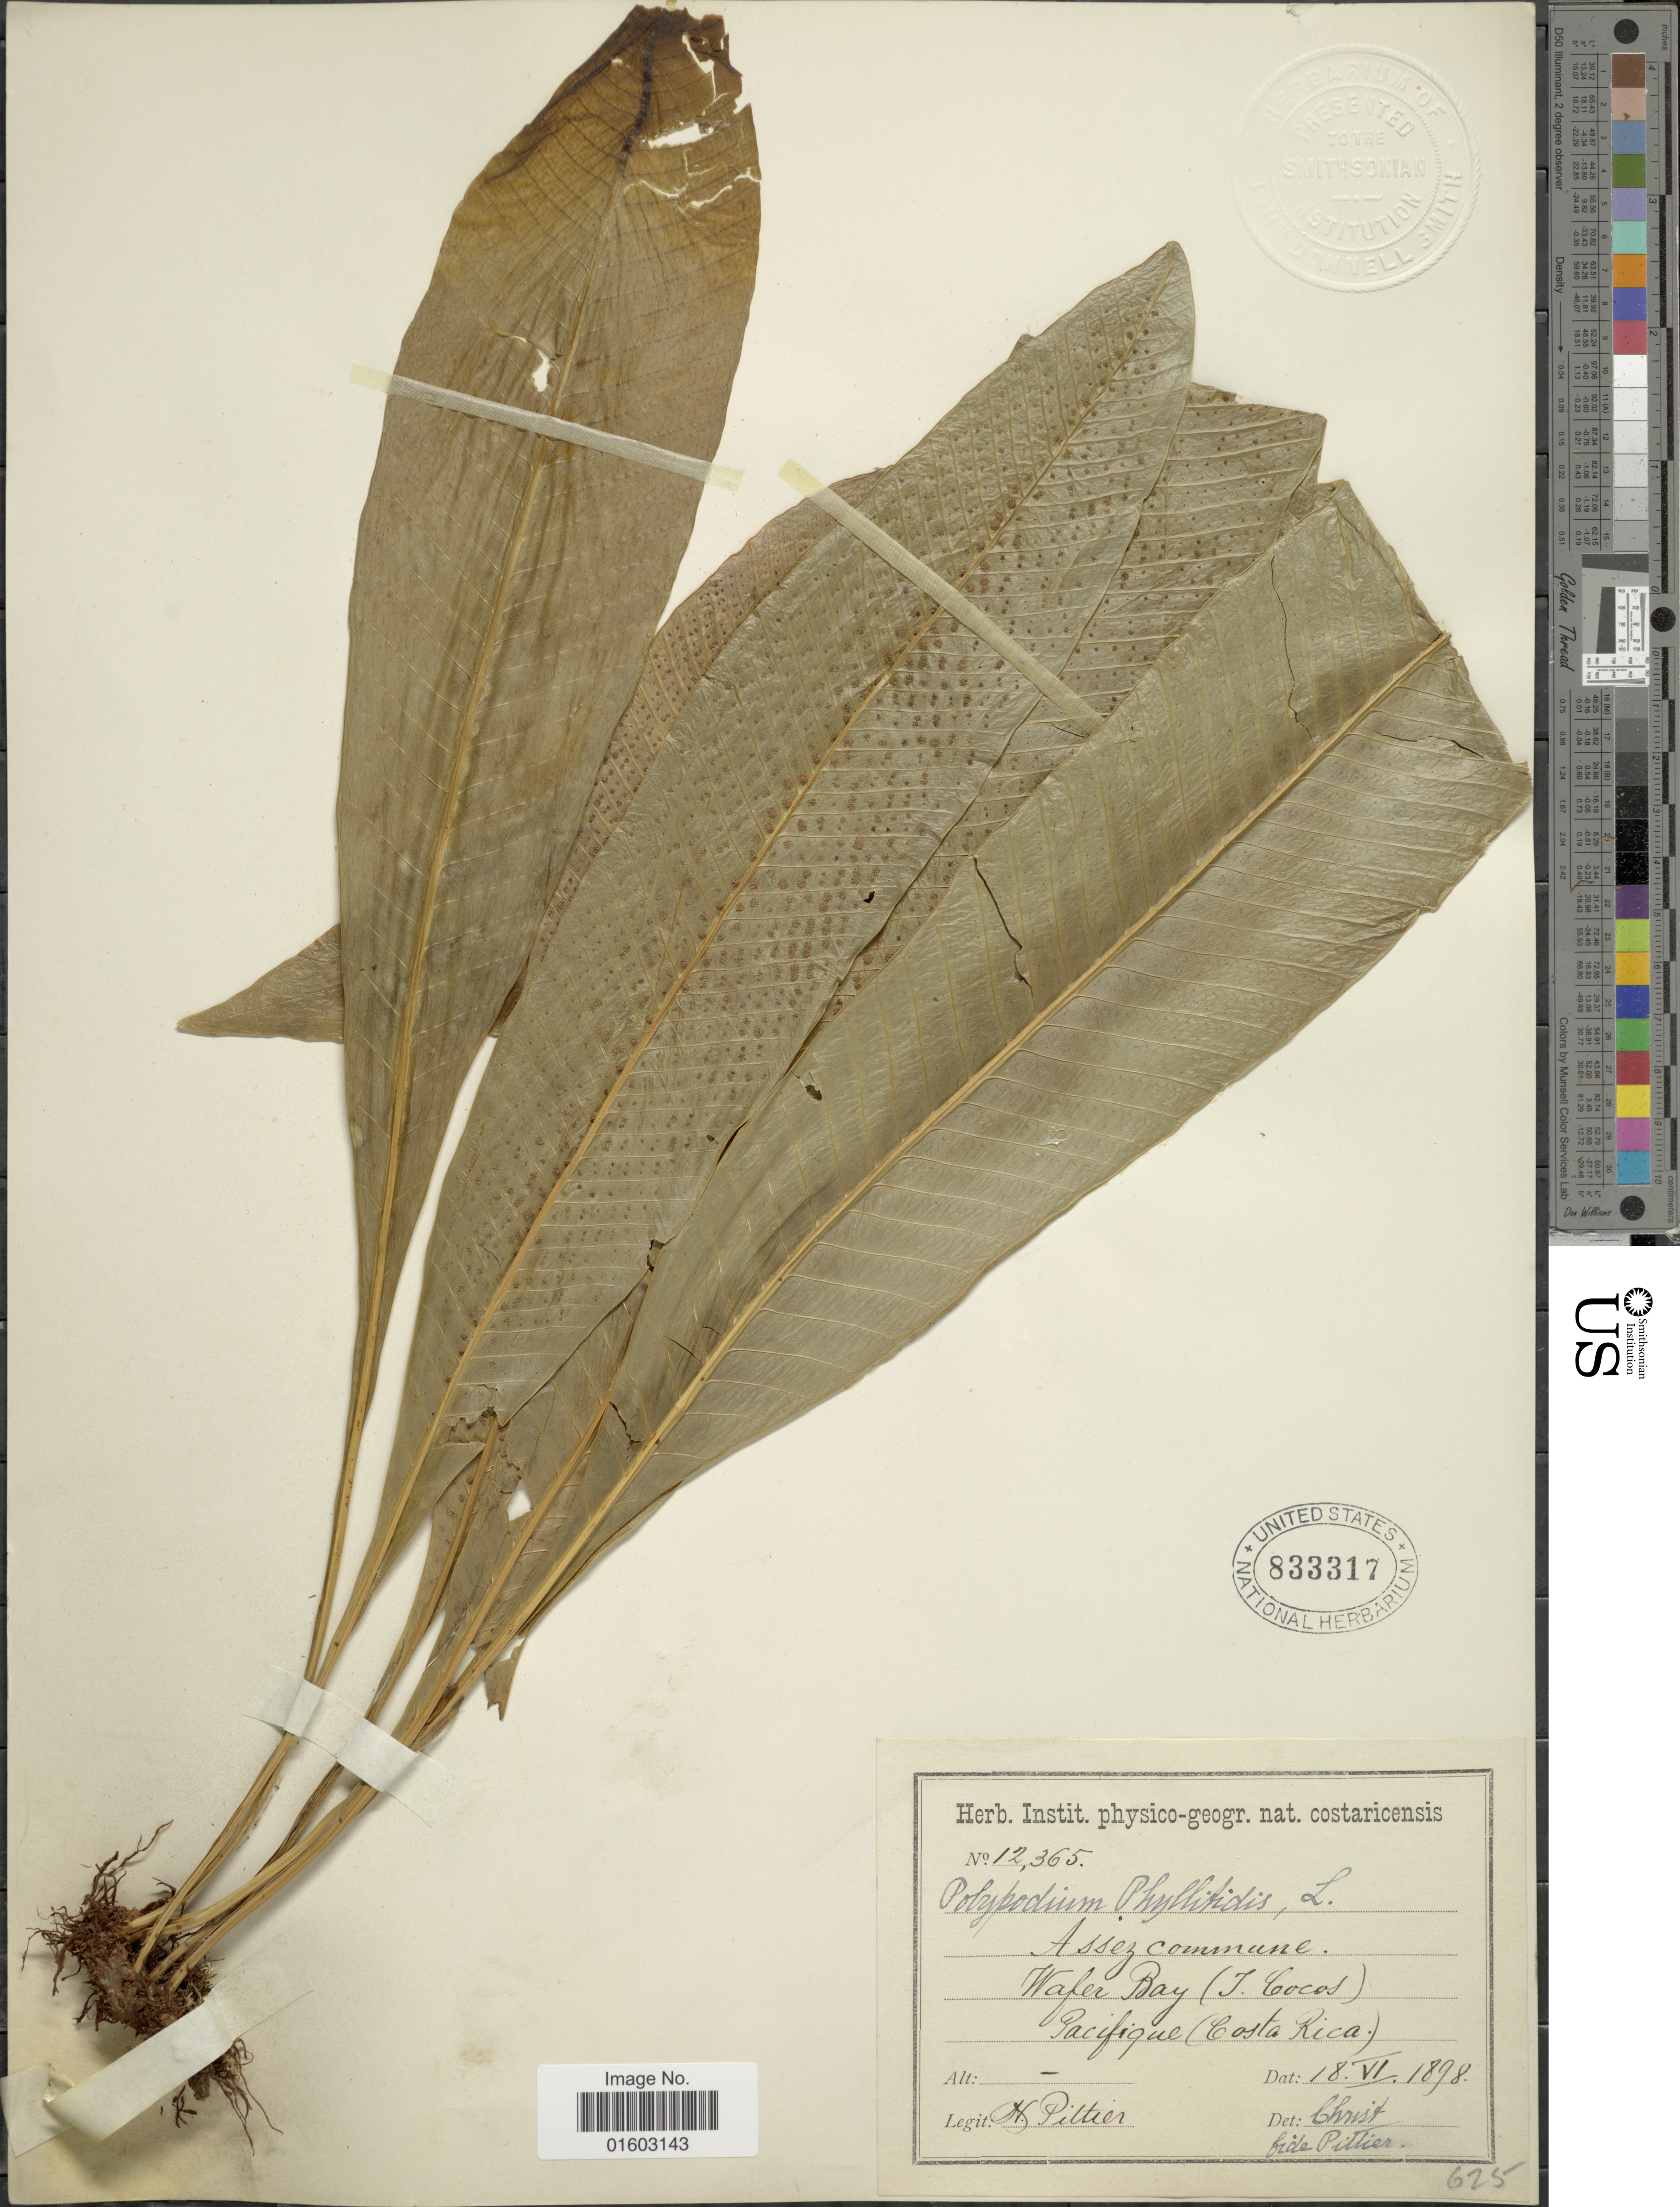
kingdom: Plantae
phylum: Tracheophyta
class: Polypodiopsida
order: Polypodiales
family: Polypodiaceae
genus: Campyloneurum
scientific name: Campyloneurum phyllitidis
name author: (L.) C. Presl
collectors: H. F. Pittier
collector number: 12365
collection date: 1898-06-18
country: Costa Rica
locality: Assez commune , Wafer Bay (I. Cocos) Pacifique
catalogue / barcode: US 833317